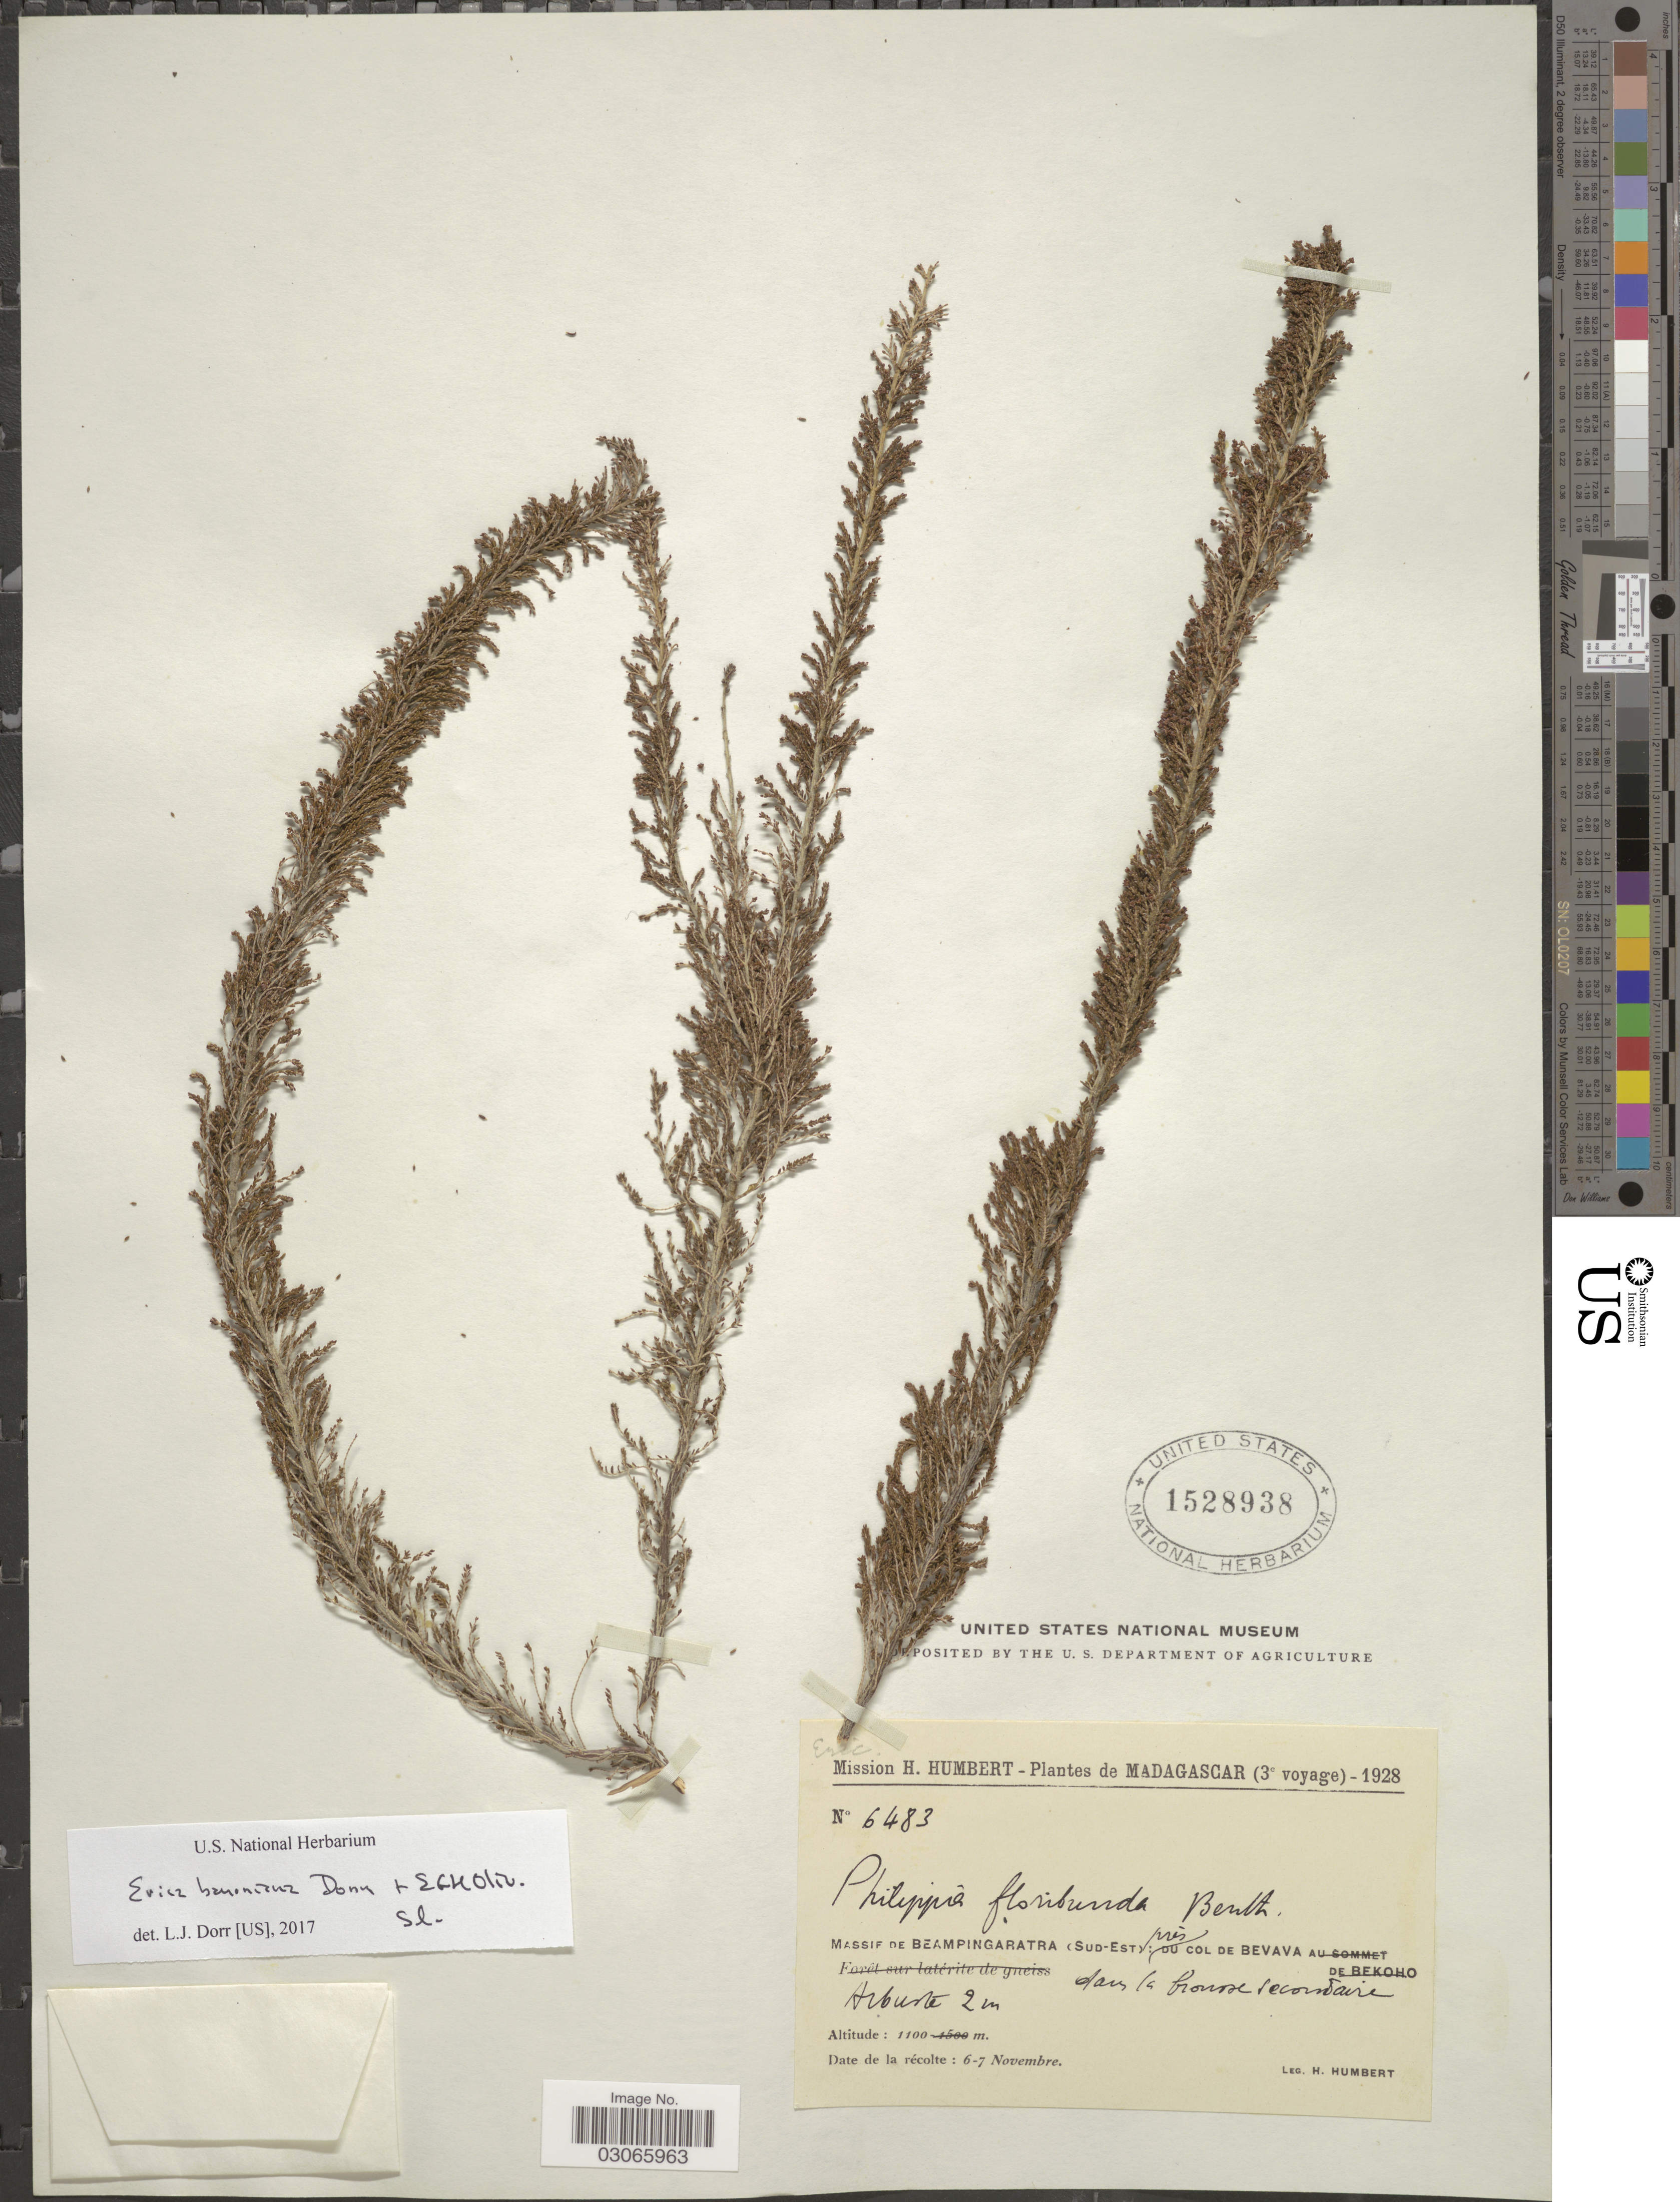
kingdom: Plantae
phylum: Tracheophyta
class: Magnoliopsida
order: Ericales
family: Ericaceae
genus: Erica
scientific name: Erica baroniana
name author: Dorr & E.G.H. Oliv.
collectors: H. Humbert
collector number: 6483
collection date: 1928-11-06/1928-11-07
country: Madagascar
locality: Massif de Beampingaratra (Sud-Est): Prés du col de Bevava dans la brousse secondaire.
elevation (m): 1100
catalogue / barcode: US 1528938